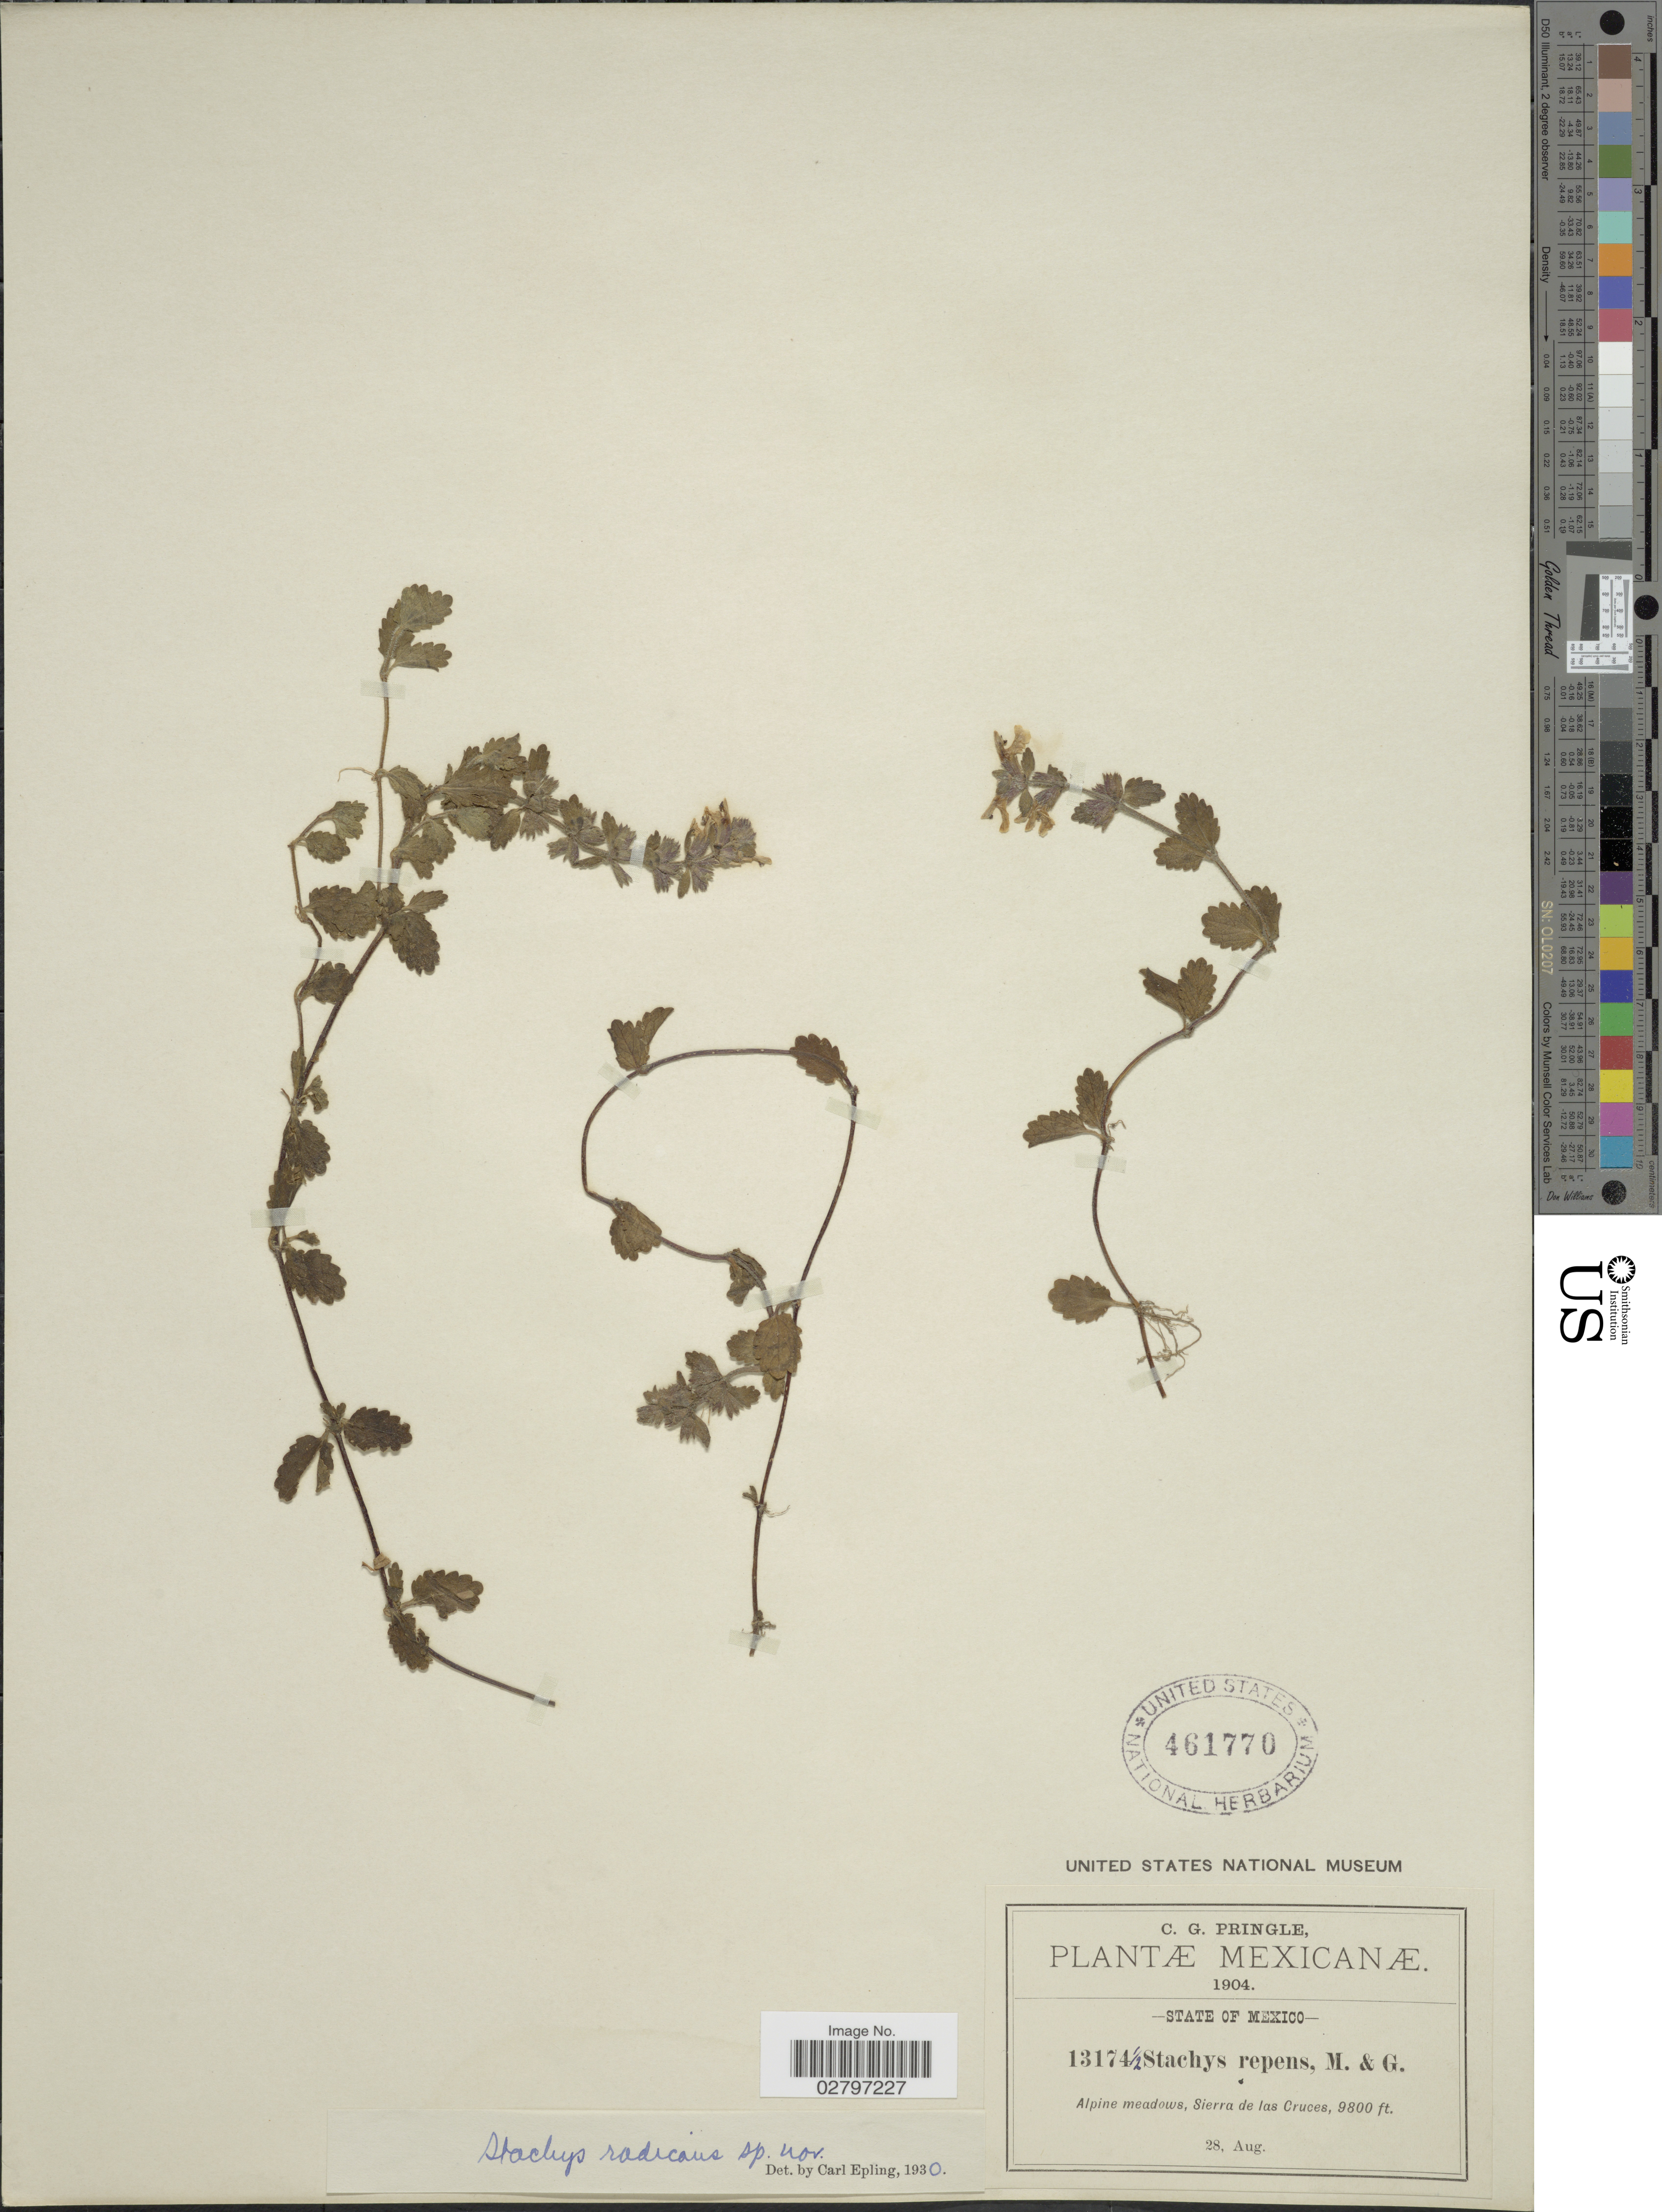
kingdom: Plantae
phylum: Tracheophyta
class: Magnoliopsida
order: Lamiales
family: Lamiaceae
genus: Stachys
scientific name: Stachys radicans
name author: Epling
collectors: C. G. Pringle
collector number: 13174½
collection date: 1904-08-28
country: Mexico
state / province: México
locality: Alpine meadows, Sierra de las Cruces.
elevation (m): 2987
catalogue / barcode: US 461770